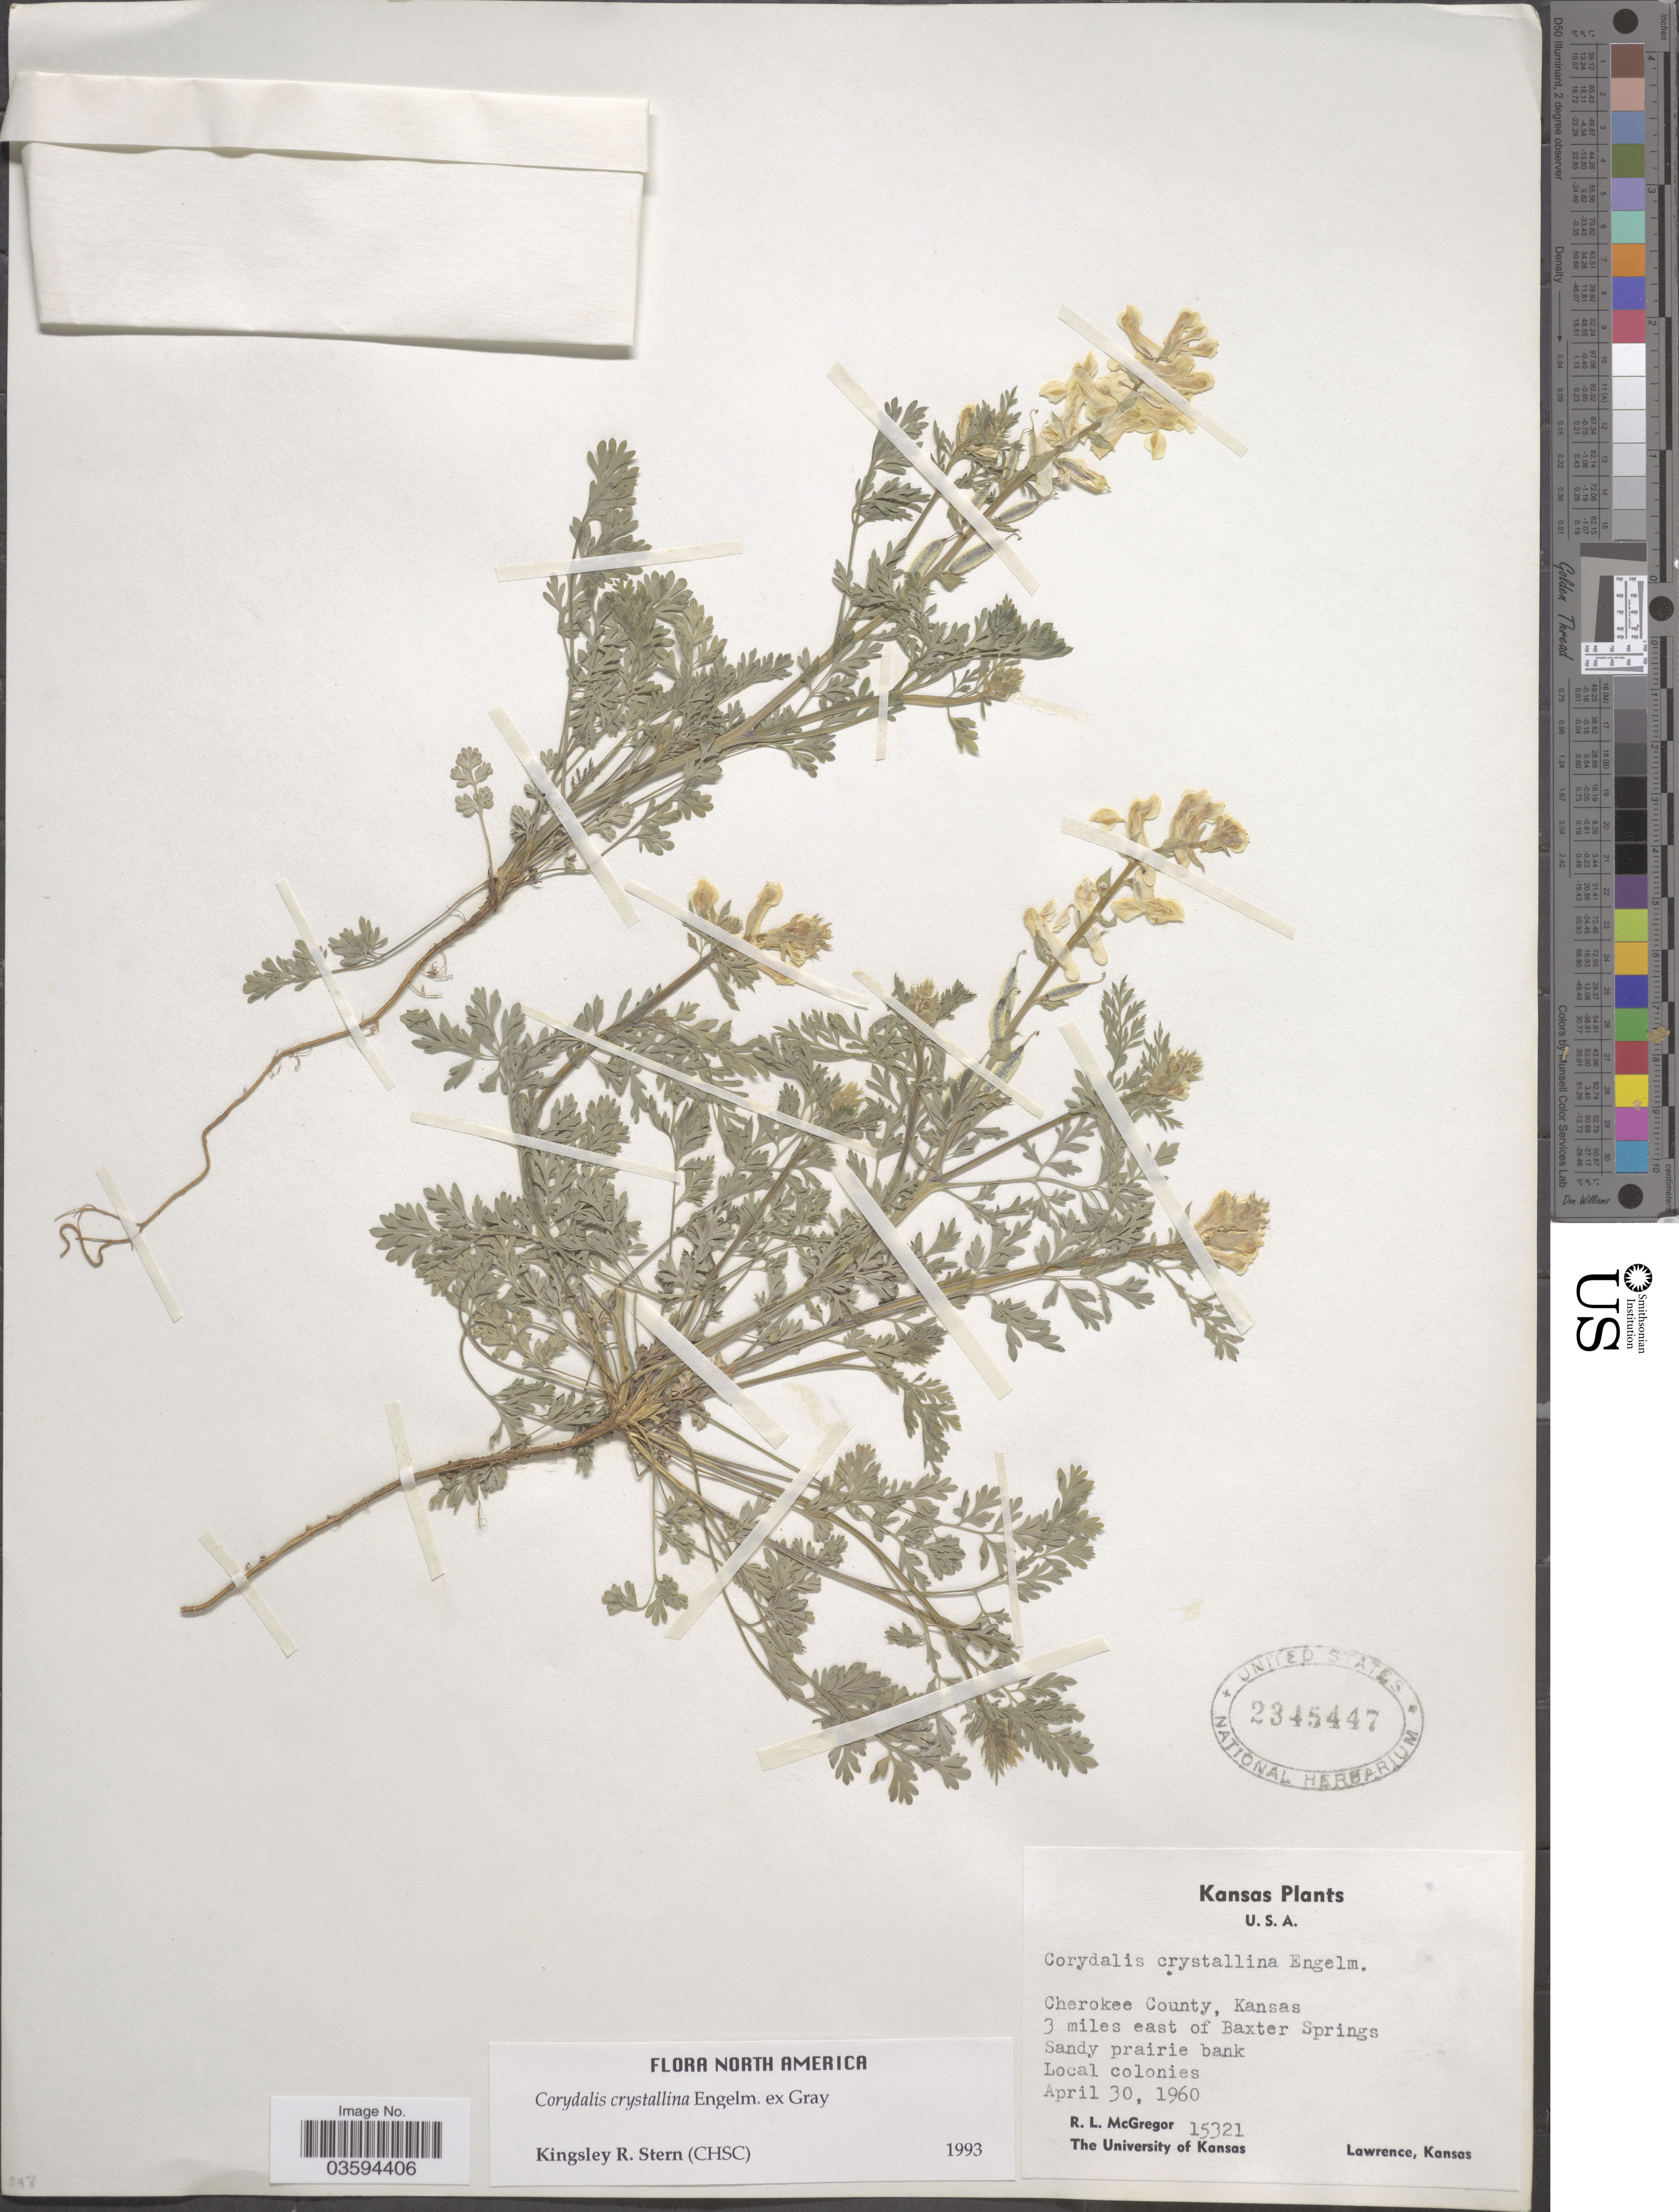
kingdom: Plantae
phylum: Tracheophyta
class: Magnoliopsida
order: Ranunculales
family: Papaveraceae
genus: Corydalis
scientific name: Corydalis crystallina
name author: (Engelm. ex A. Gray) Torr. & A. Gray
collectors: R. McGregor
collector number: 15321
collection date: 1960-04-30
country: United States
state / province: Kansas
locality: U.S.A. Cherokee County. 3 miles east of Baxter Springs.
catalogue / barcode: US 2345447